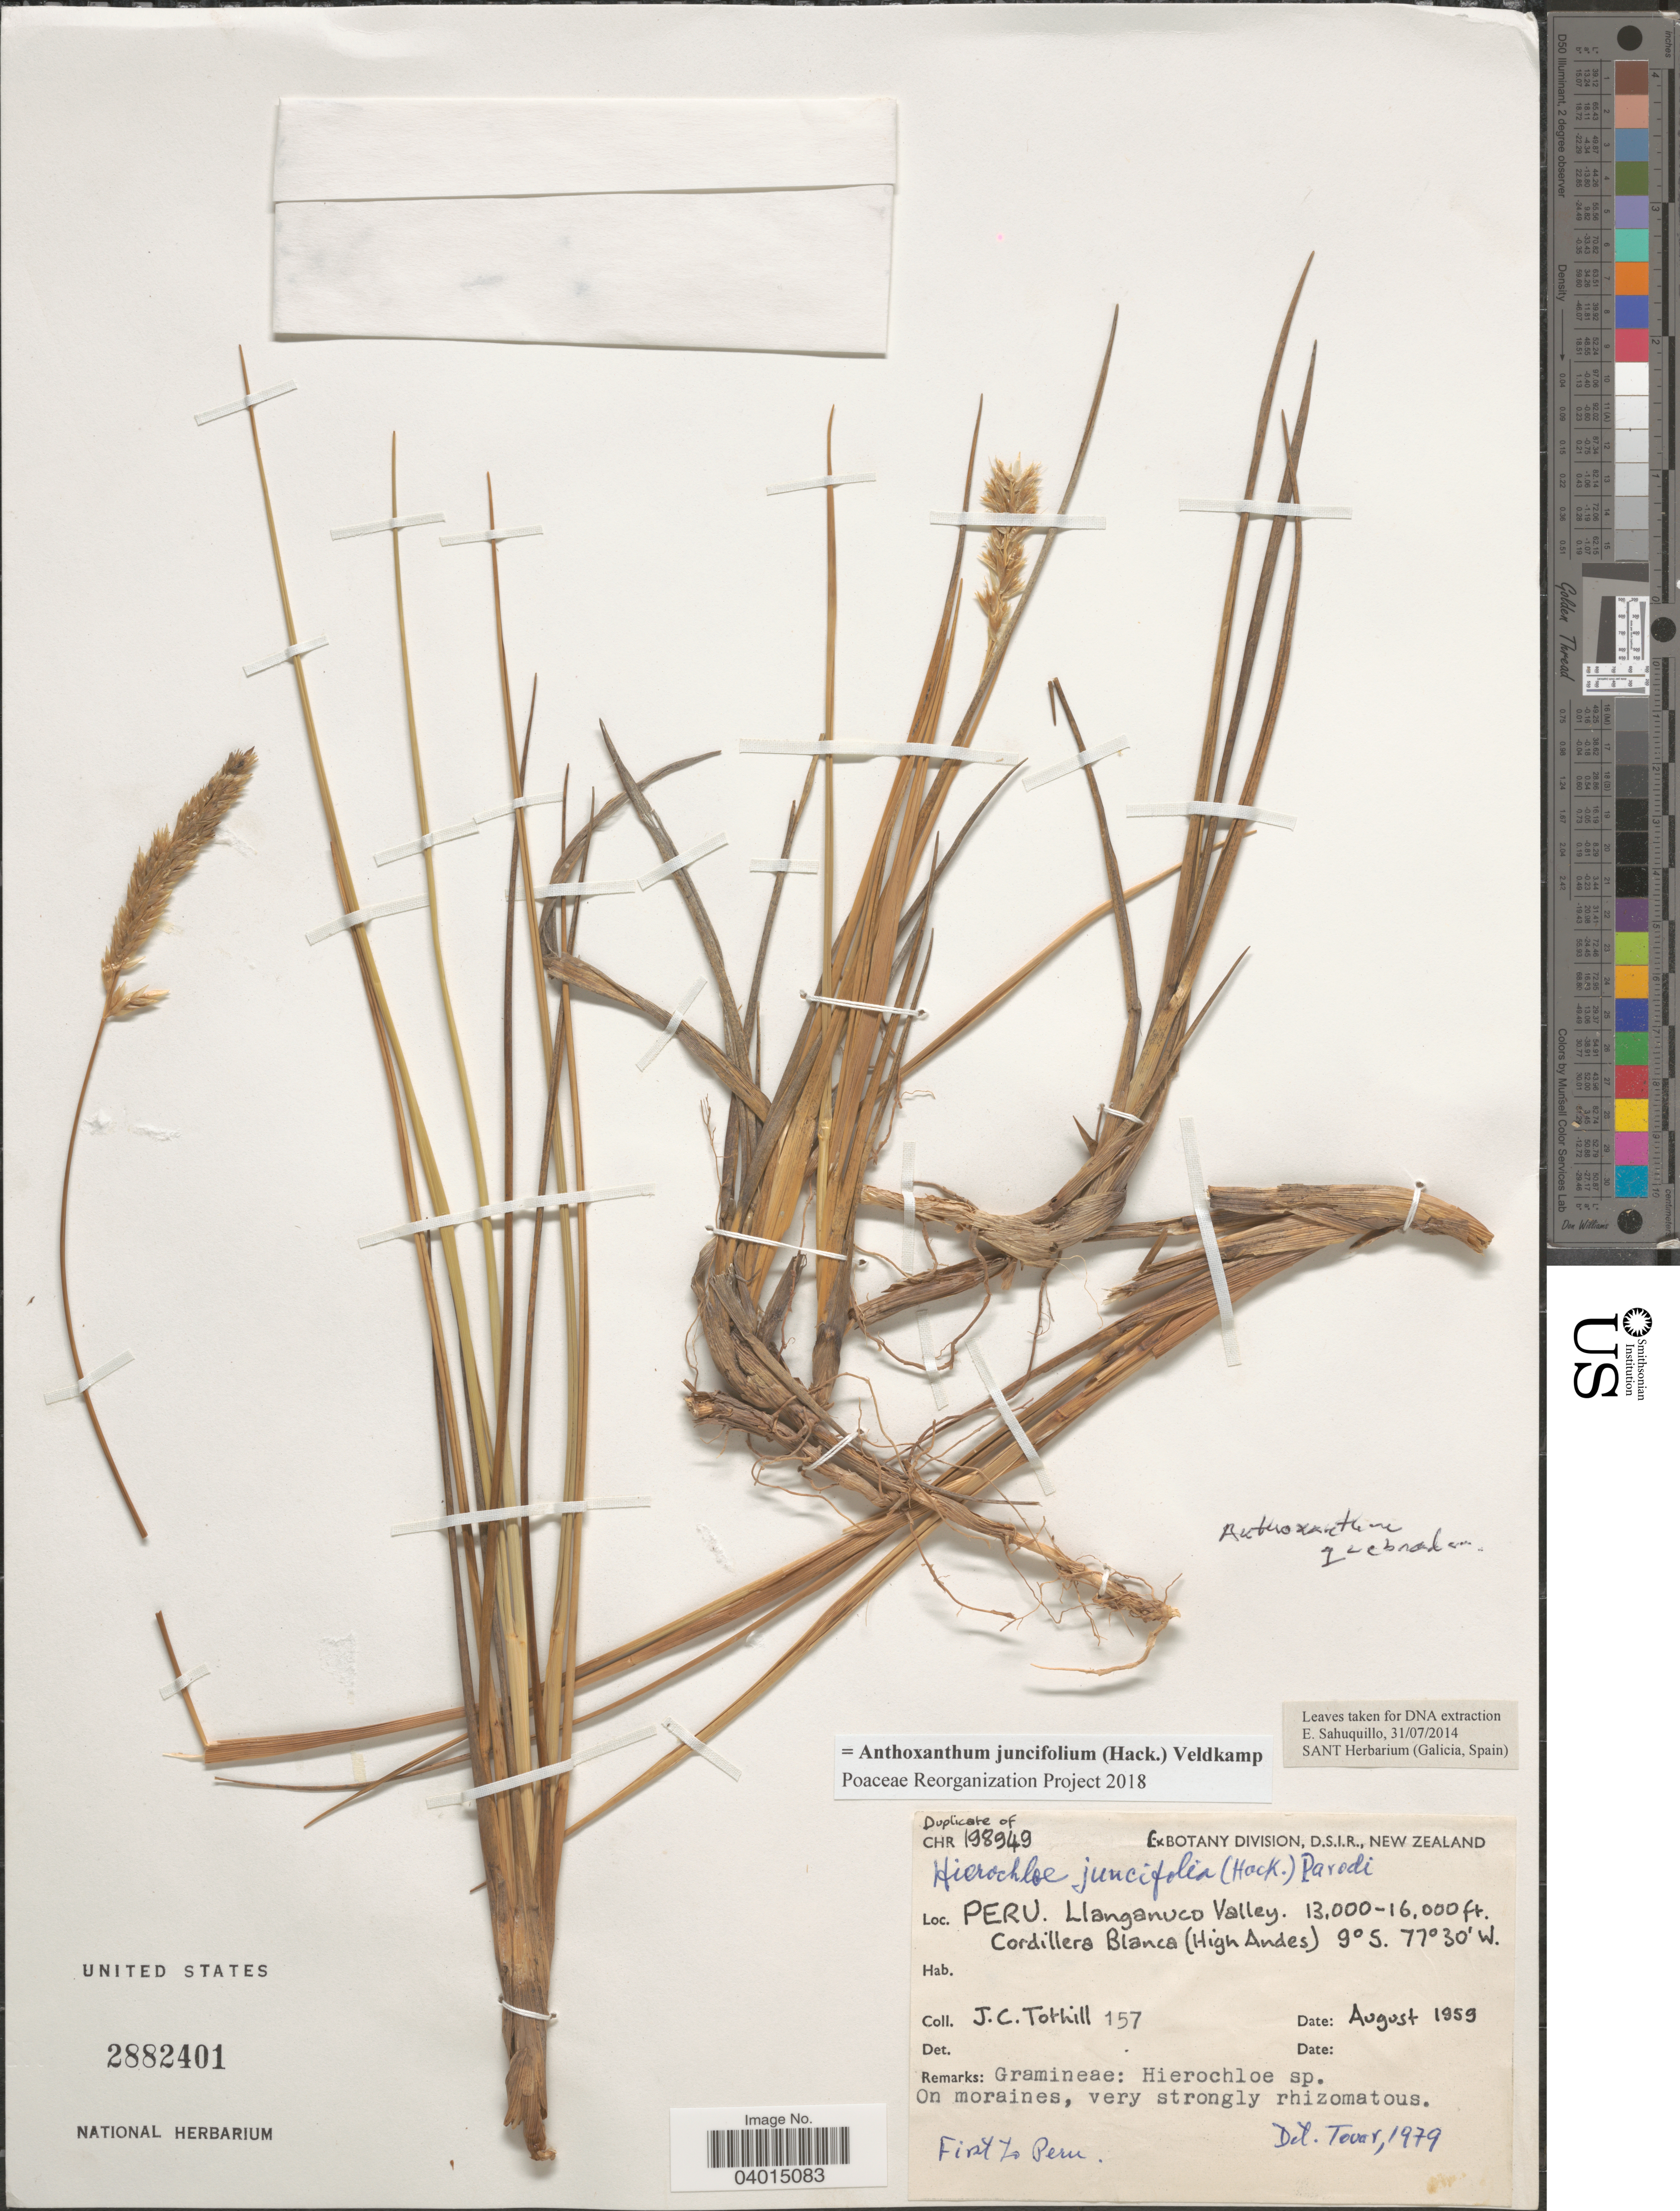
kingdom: Plantae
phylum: Tracheophyta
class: Liliopsida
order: Poales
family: Poaceae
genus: Anthoxanthum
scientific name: Anthoxanthum quebrandum ined.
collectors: J. C. Tothill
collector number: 157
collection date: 1959-08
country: Peru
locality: Llanganuco Valley. Cordillera Blanca (High Andes).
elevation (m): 3962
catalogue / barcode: US 2882401